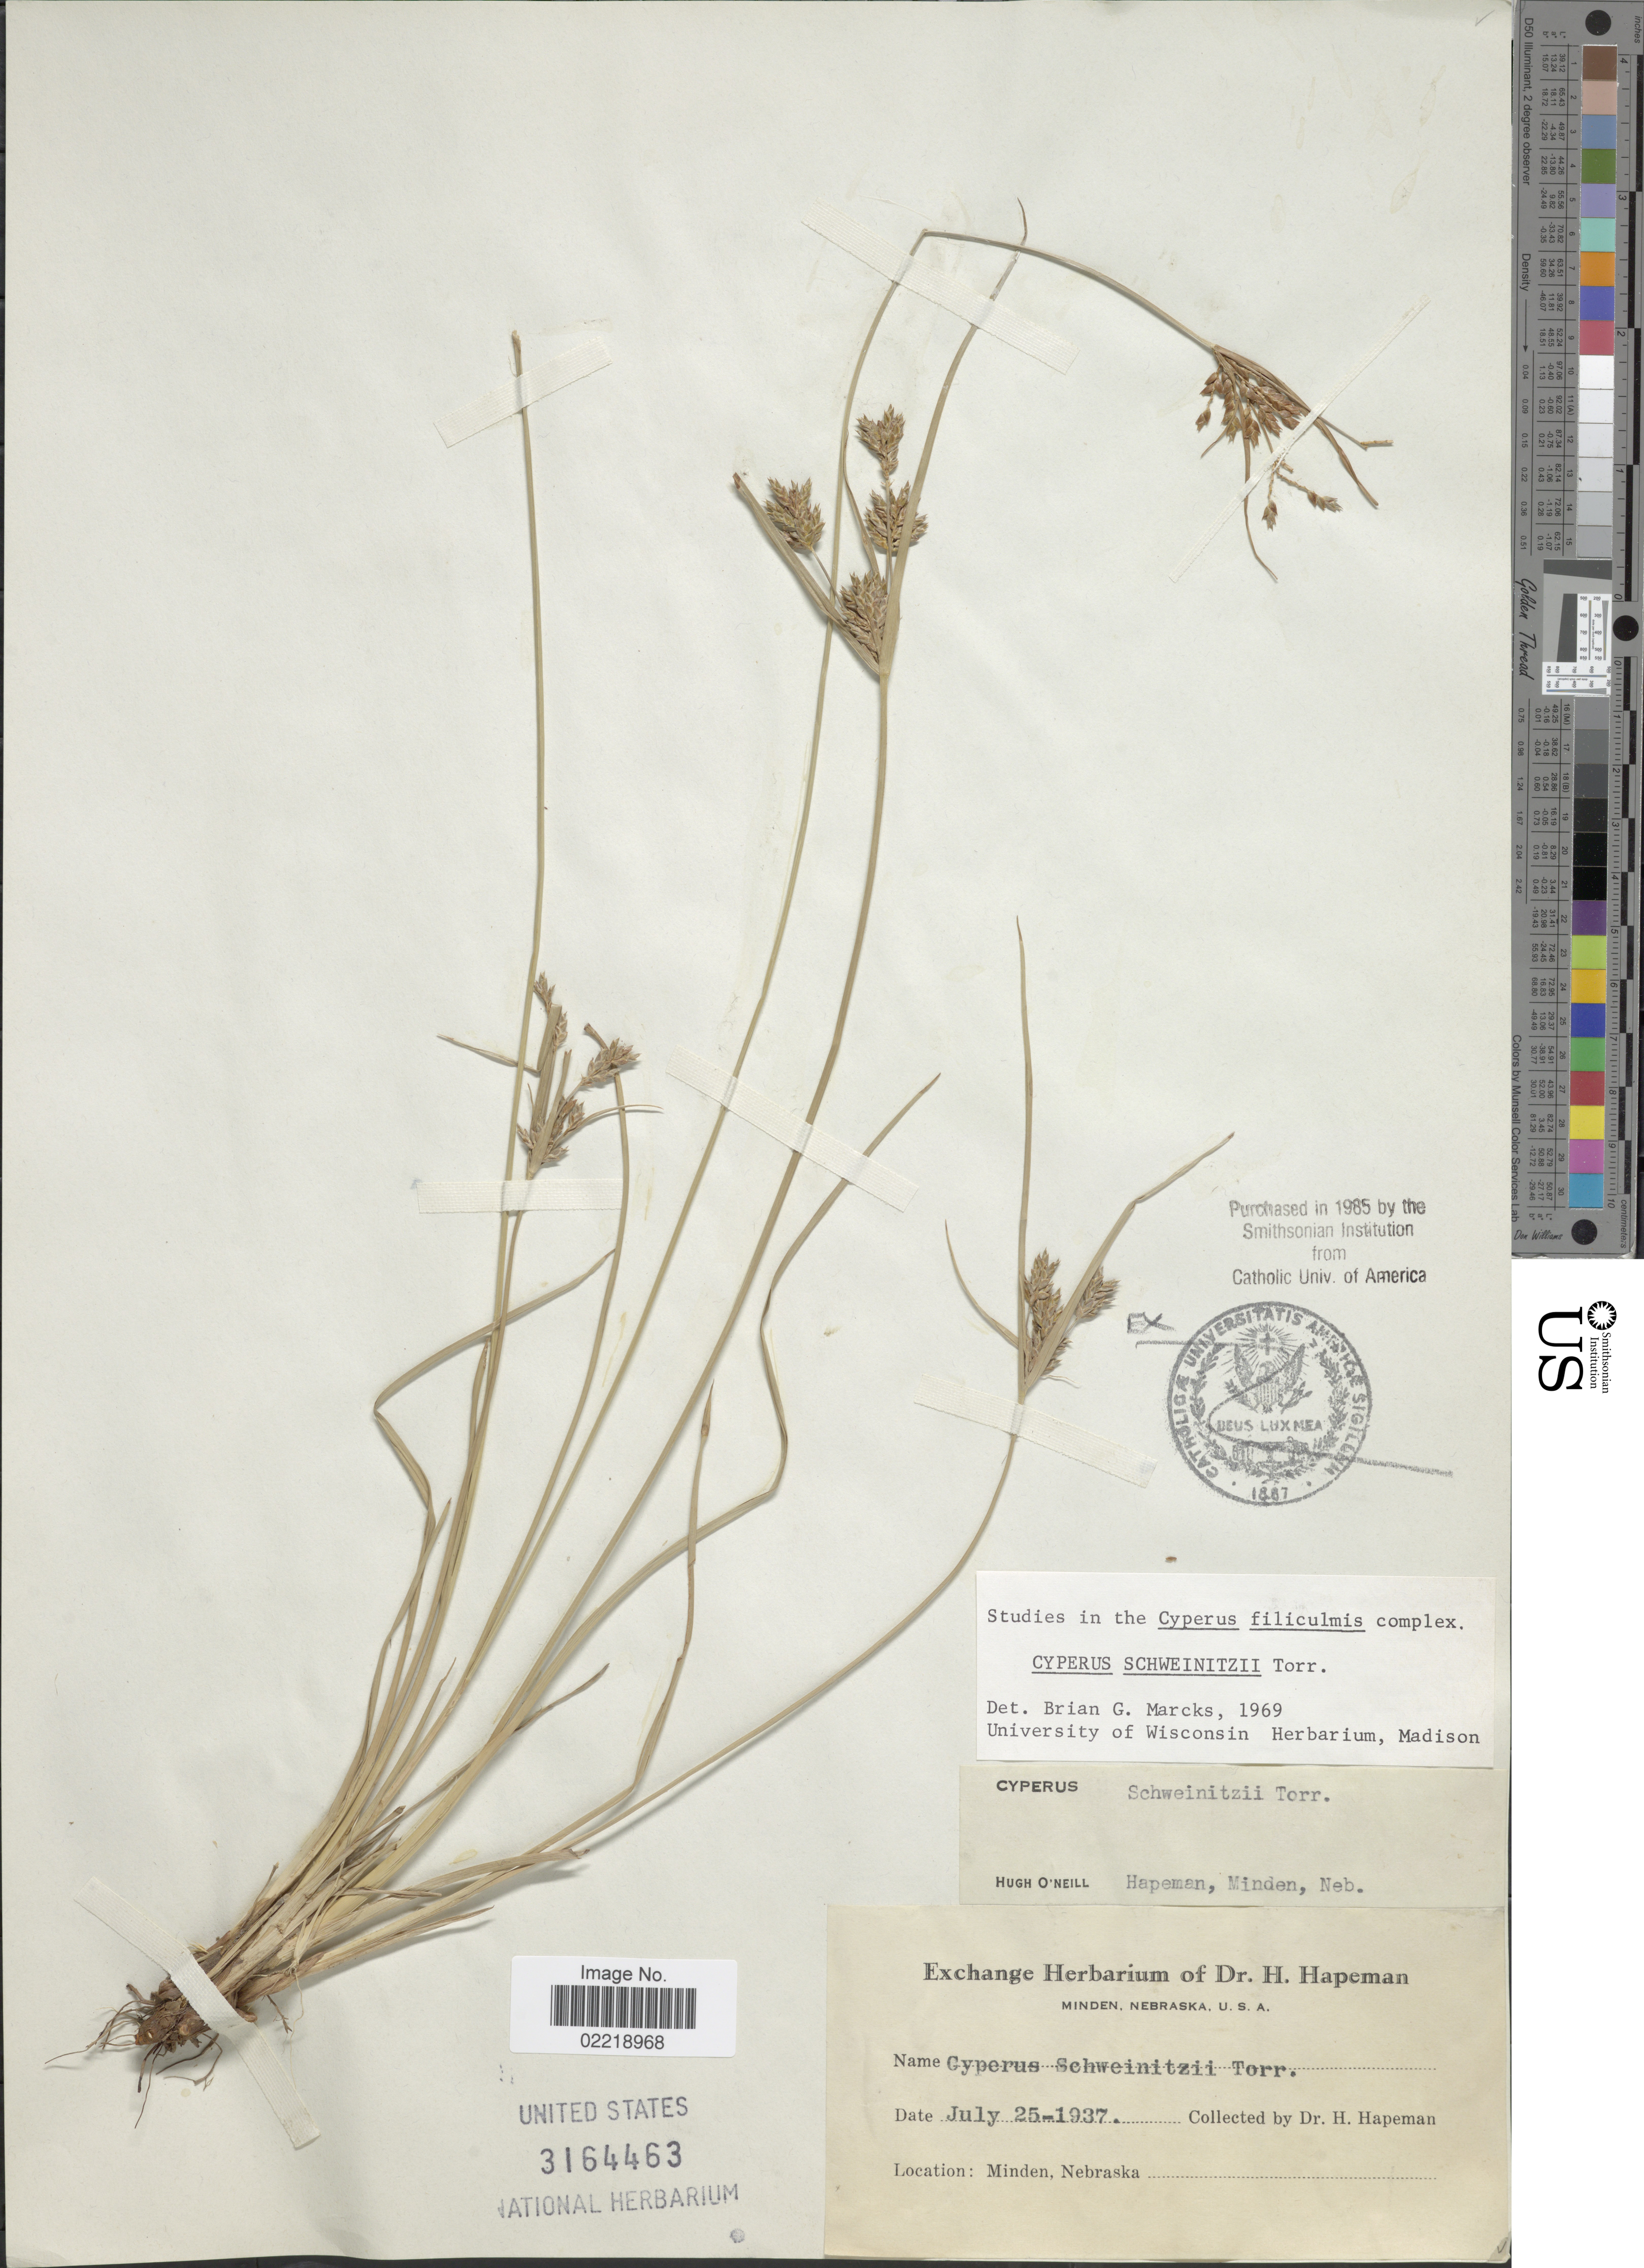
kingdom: Plantae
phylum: Tracheophyta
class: Liliopsida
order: Poales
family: Cyperaceae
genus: Cyperus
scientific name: Cyperus schweinitzii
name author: Torr.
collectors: H. Hapeman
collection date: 1937-07-25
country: United States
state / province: Nebraska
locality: Minden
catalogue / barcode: US 3164463